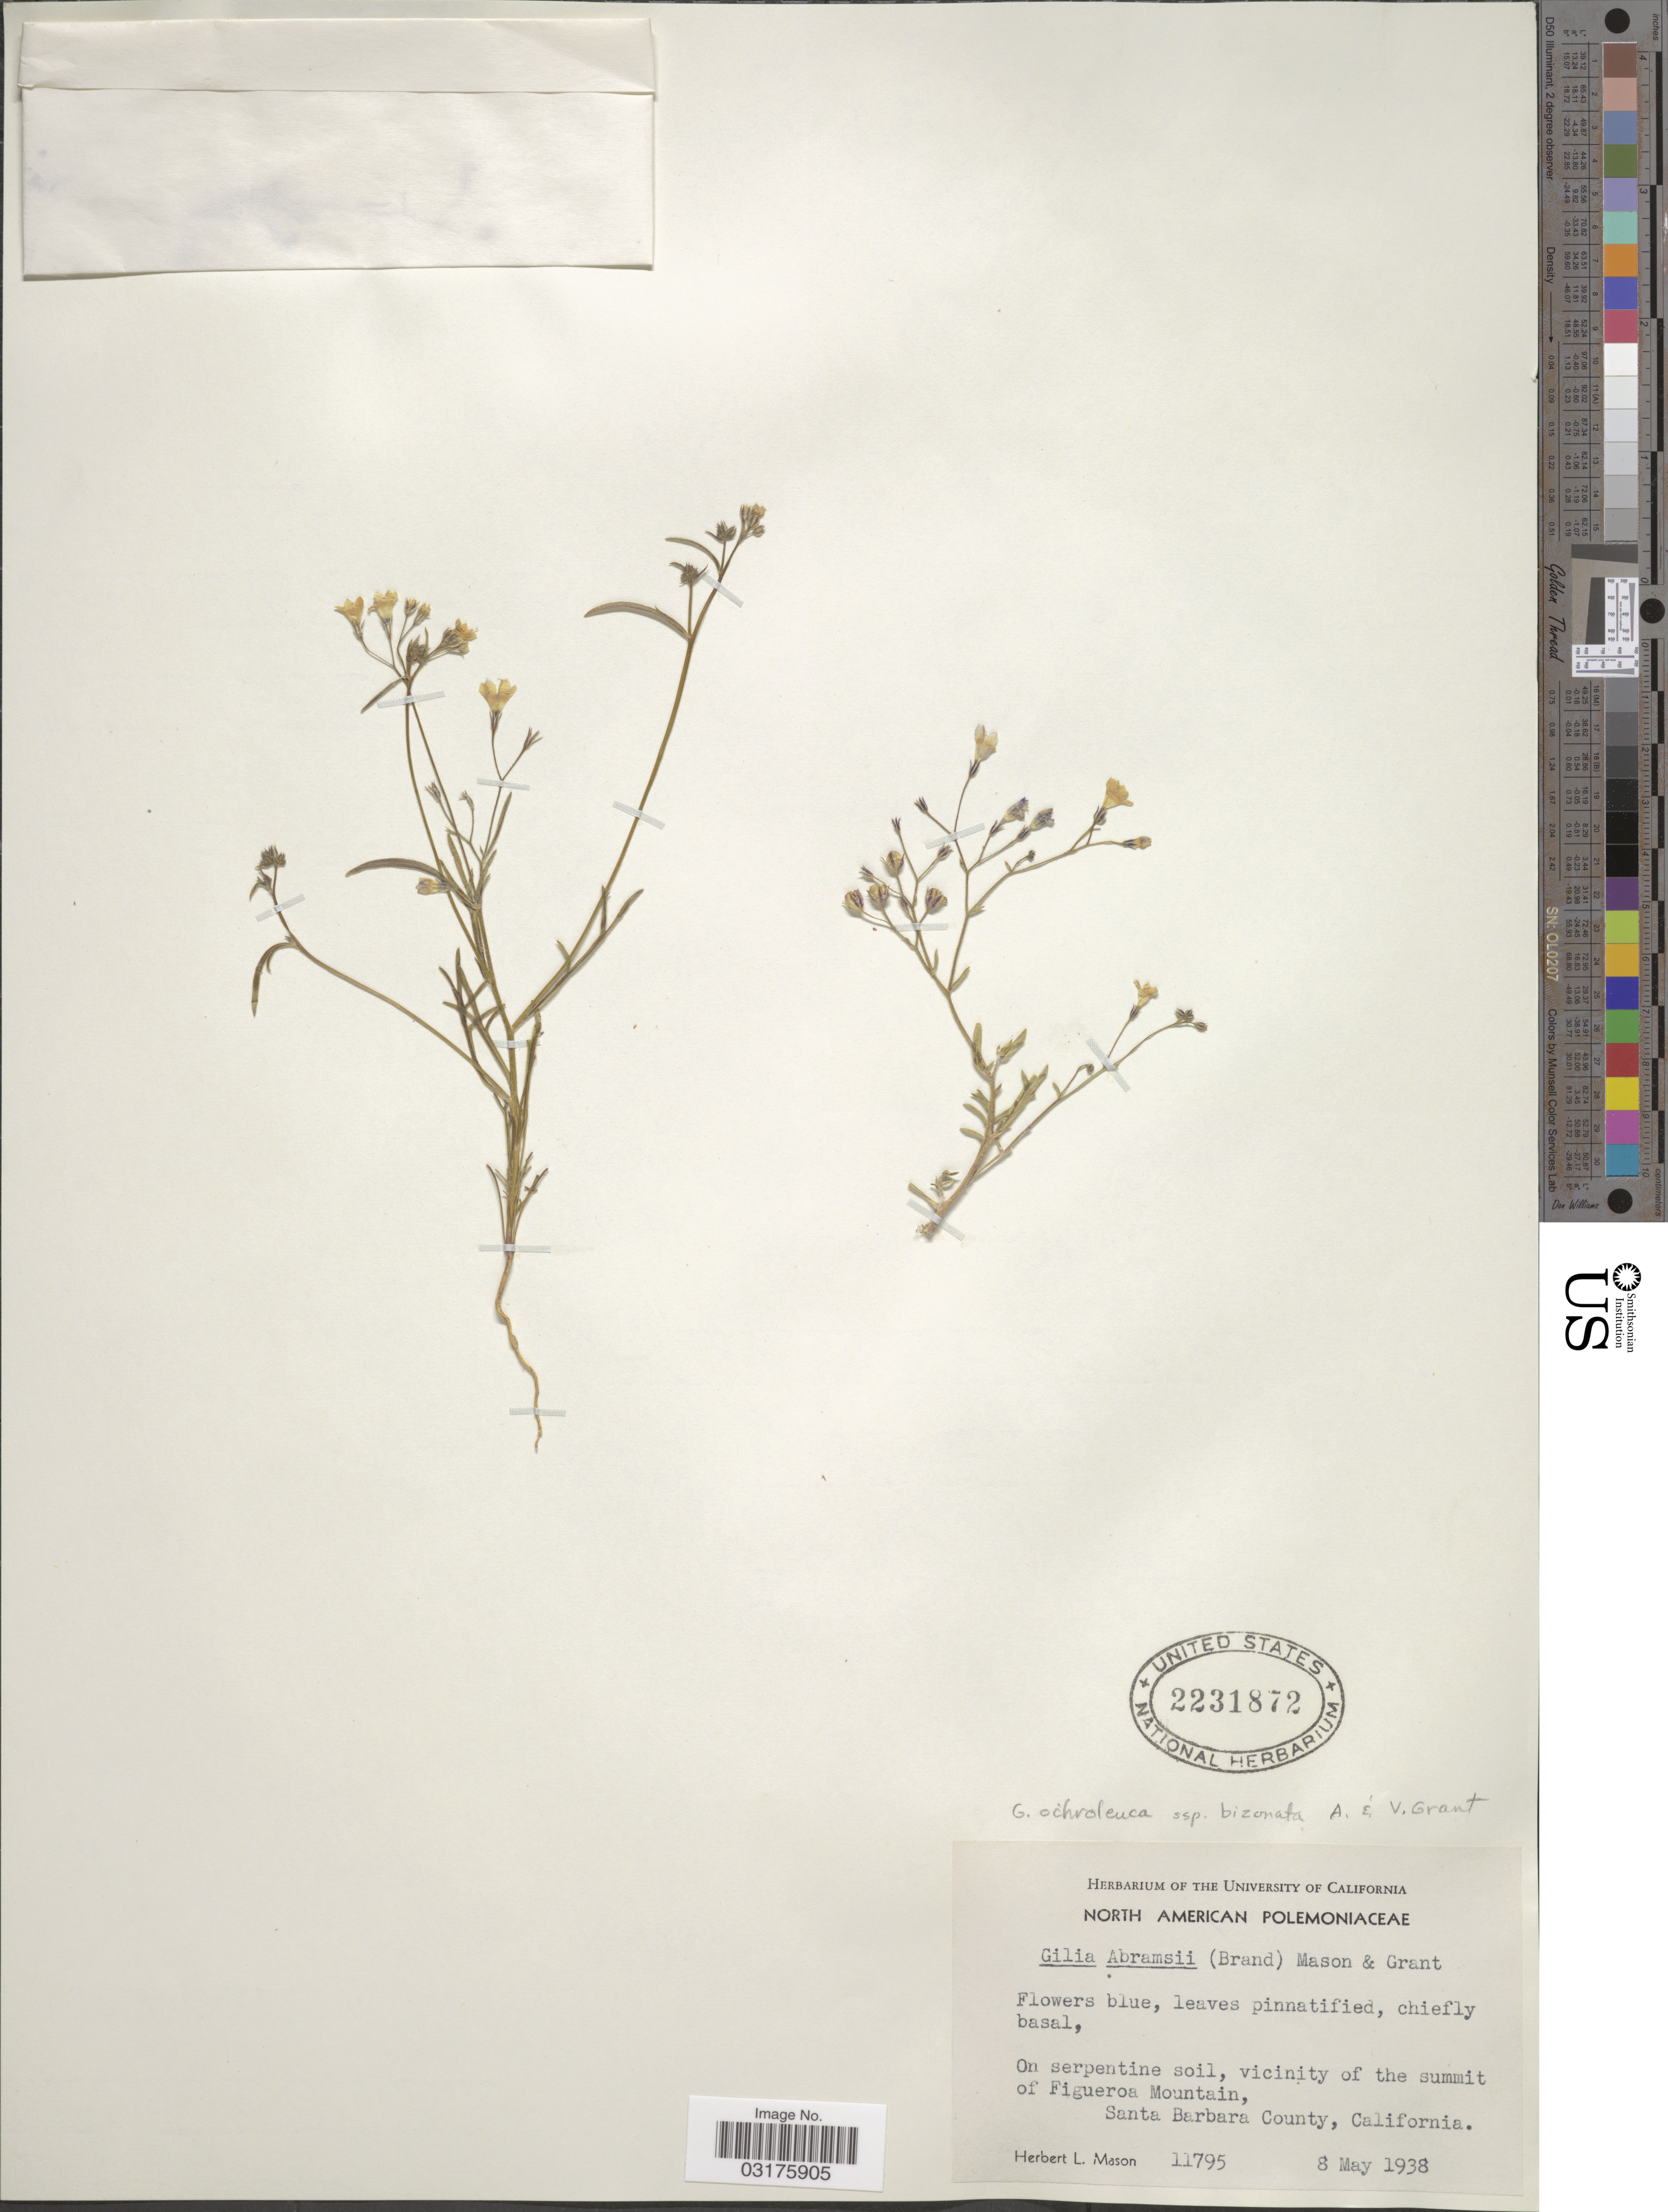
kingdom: Plantae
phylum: Tracheophyta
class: Magnoliopsida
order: Ericales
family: Polemoniaceae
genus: Gilia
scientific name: Gilia ochroleuca subsp. bizonata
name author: A.D. Grant & V.E. Grant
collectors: H. L. Mason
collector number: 11795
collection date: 1938-05-08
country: United States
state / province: California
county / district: Santa Barbara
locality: On serpintine soil, vicinity of the summit of Figueroa Mountain, Santa Barbara County.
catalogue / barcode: US 2231872